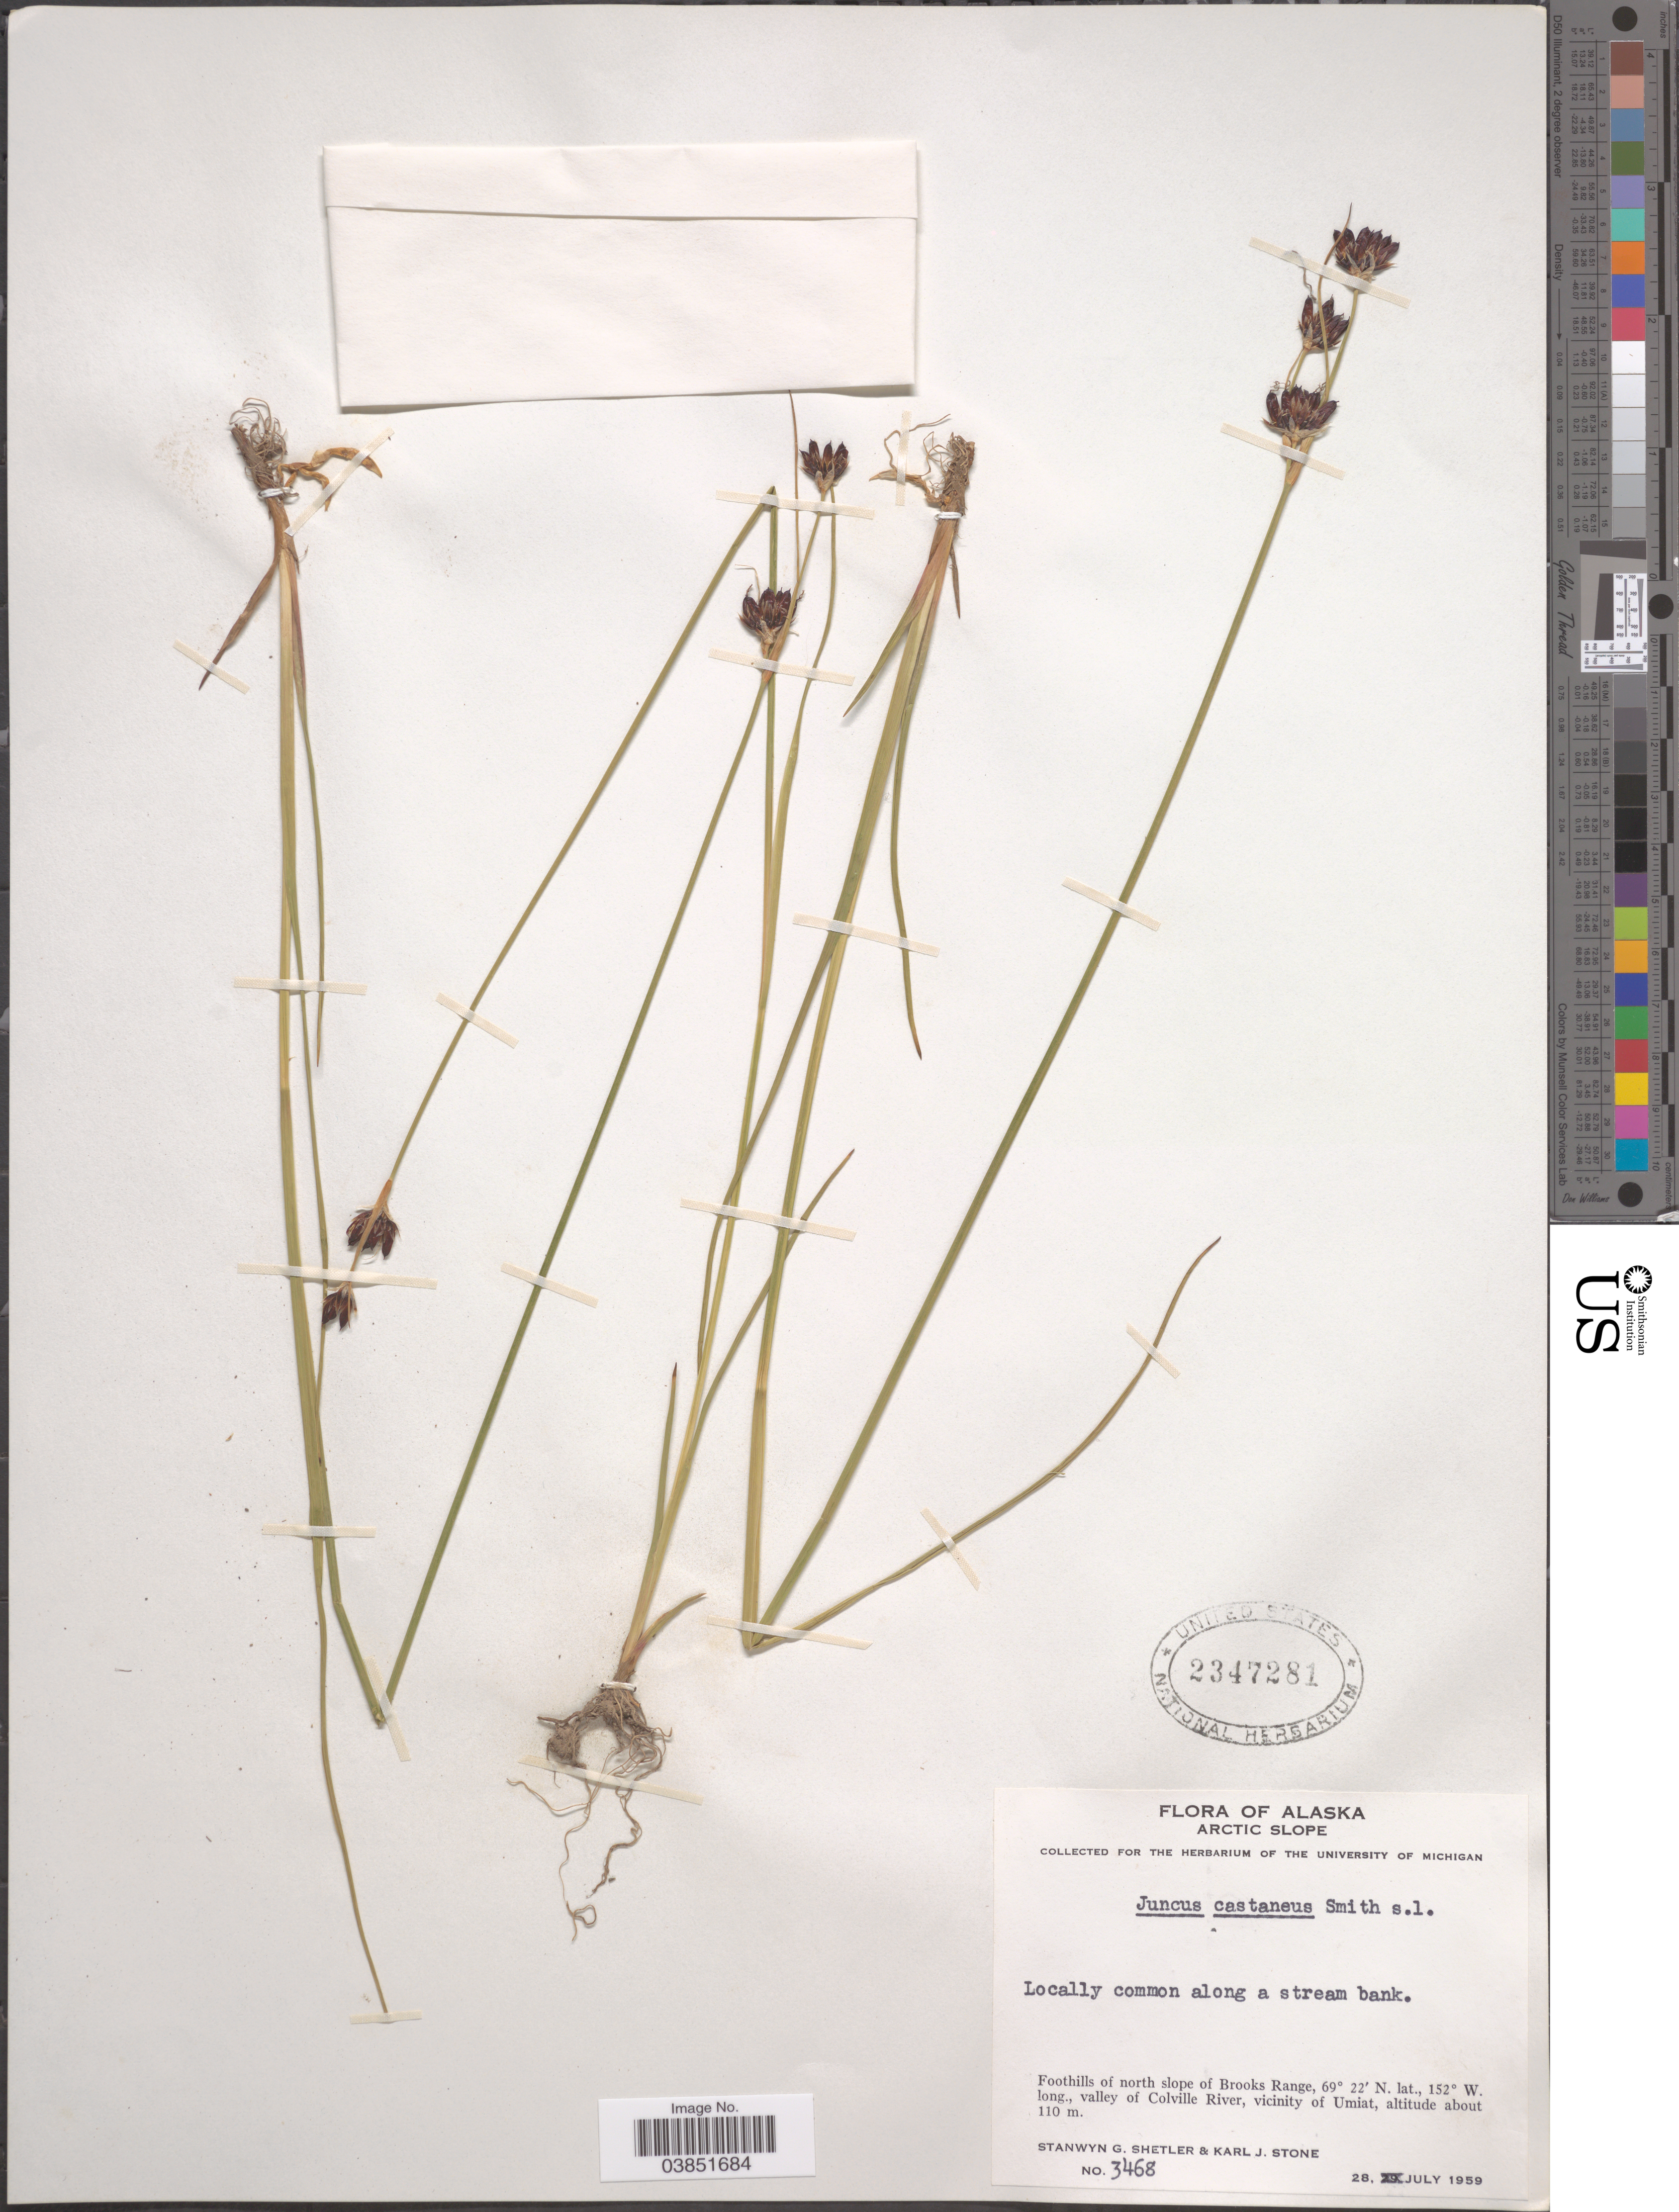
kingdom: Plantae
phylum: Tracheophyta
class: Liliopsida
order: Poales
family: Juncaceae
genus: Juncus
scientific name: Juncus castaneus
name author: Sm.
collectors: S. Shetler & K. J. Stone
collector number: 3468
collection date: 1959-07-28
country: United States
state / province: Alaska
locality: Arctic Slope. Foothills of north slope of Brooks Range, valley of Colville River, vicinity of Umiat.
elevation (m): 110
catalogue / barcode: US 2347281